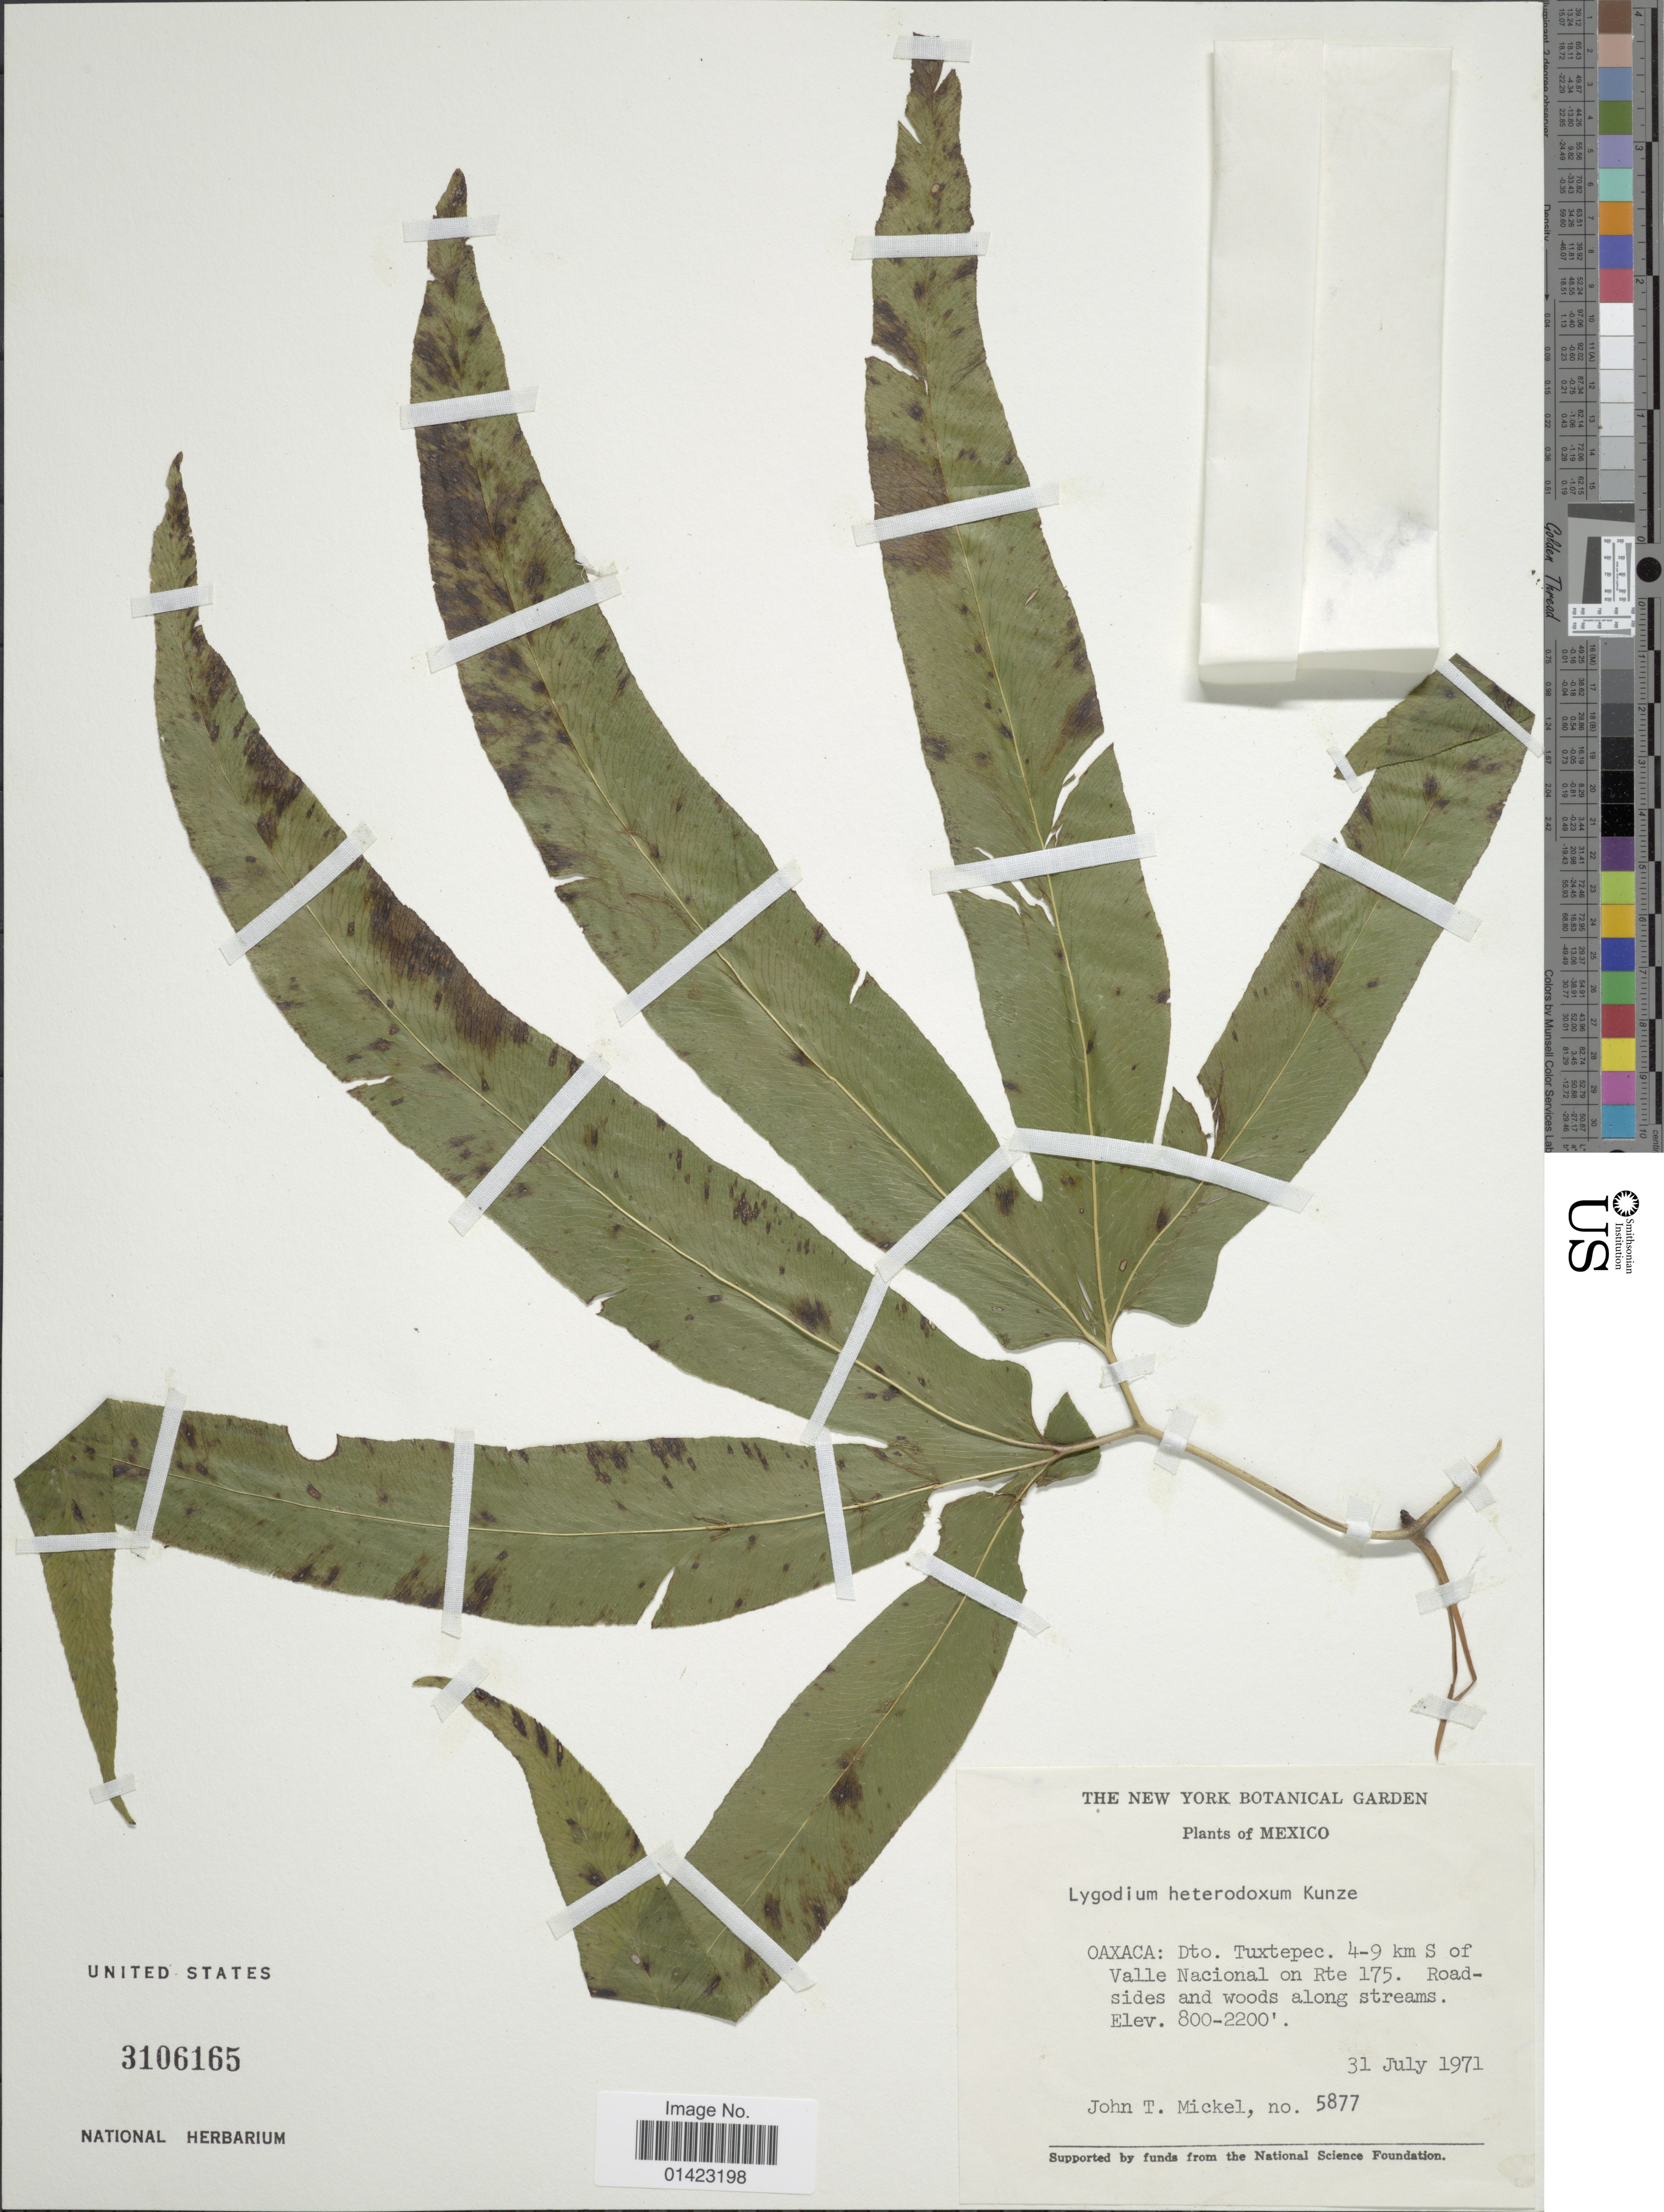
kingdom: Plantae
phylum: Tracheophyta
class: Polypodiopsida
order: Schizaeales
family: Lygodiaceae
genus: Lygodium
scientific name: Lygodium heterodoxum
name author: Kunze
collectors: J. T. Mickel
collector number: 5877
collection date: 1971-07-31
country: Mexico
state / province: Oaxaca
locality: Oaxaca: Dto. Tuxtepec, 4-9 km S of Valle Nacional on Rte 175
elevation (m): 244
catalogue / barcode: US 3106165